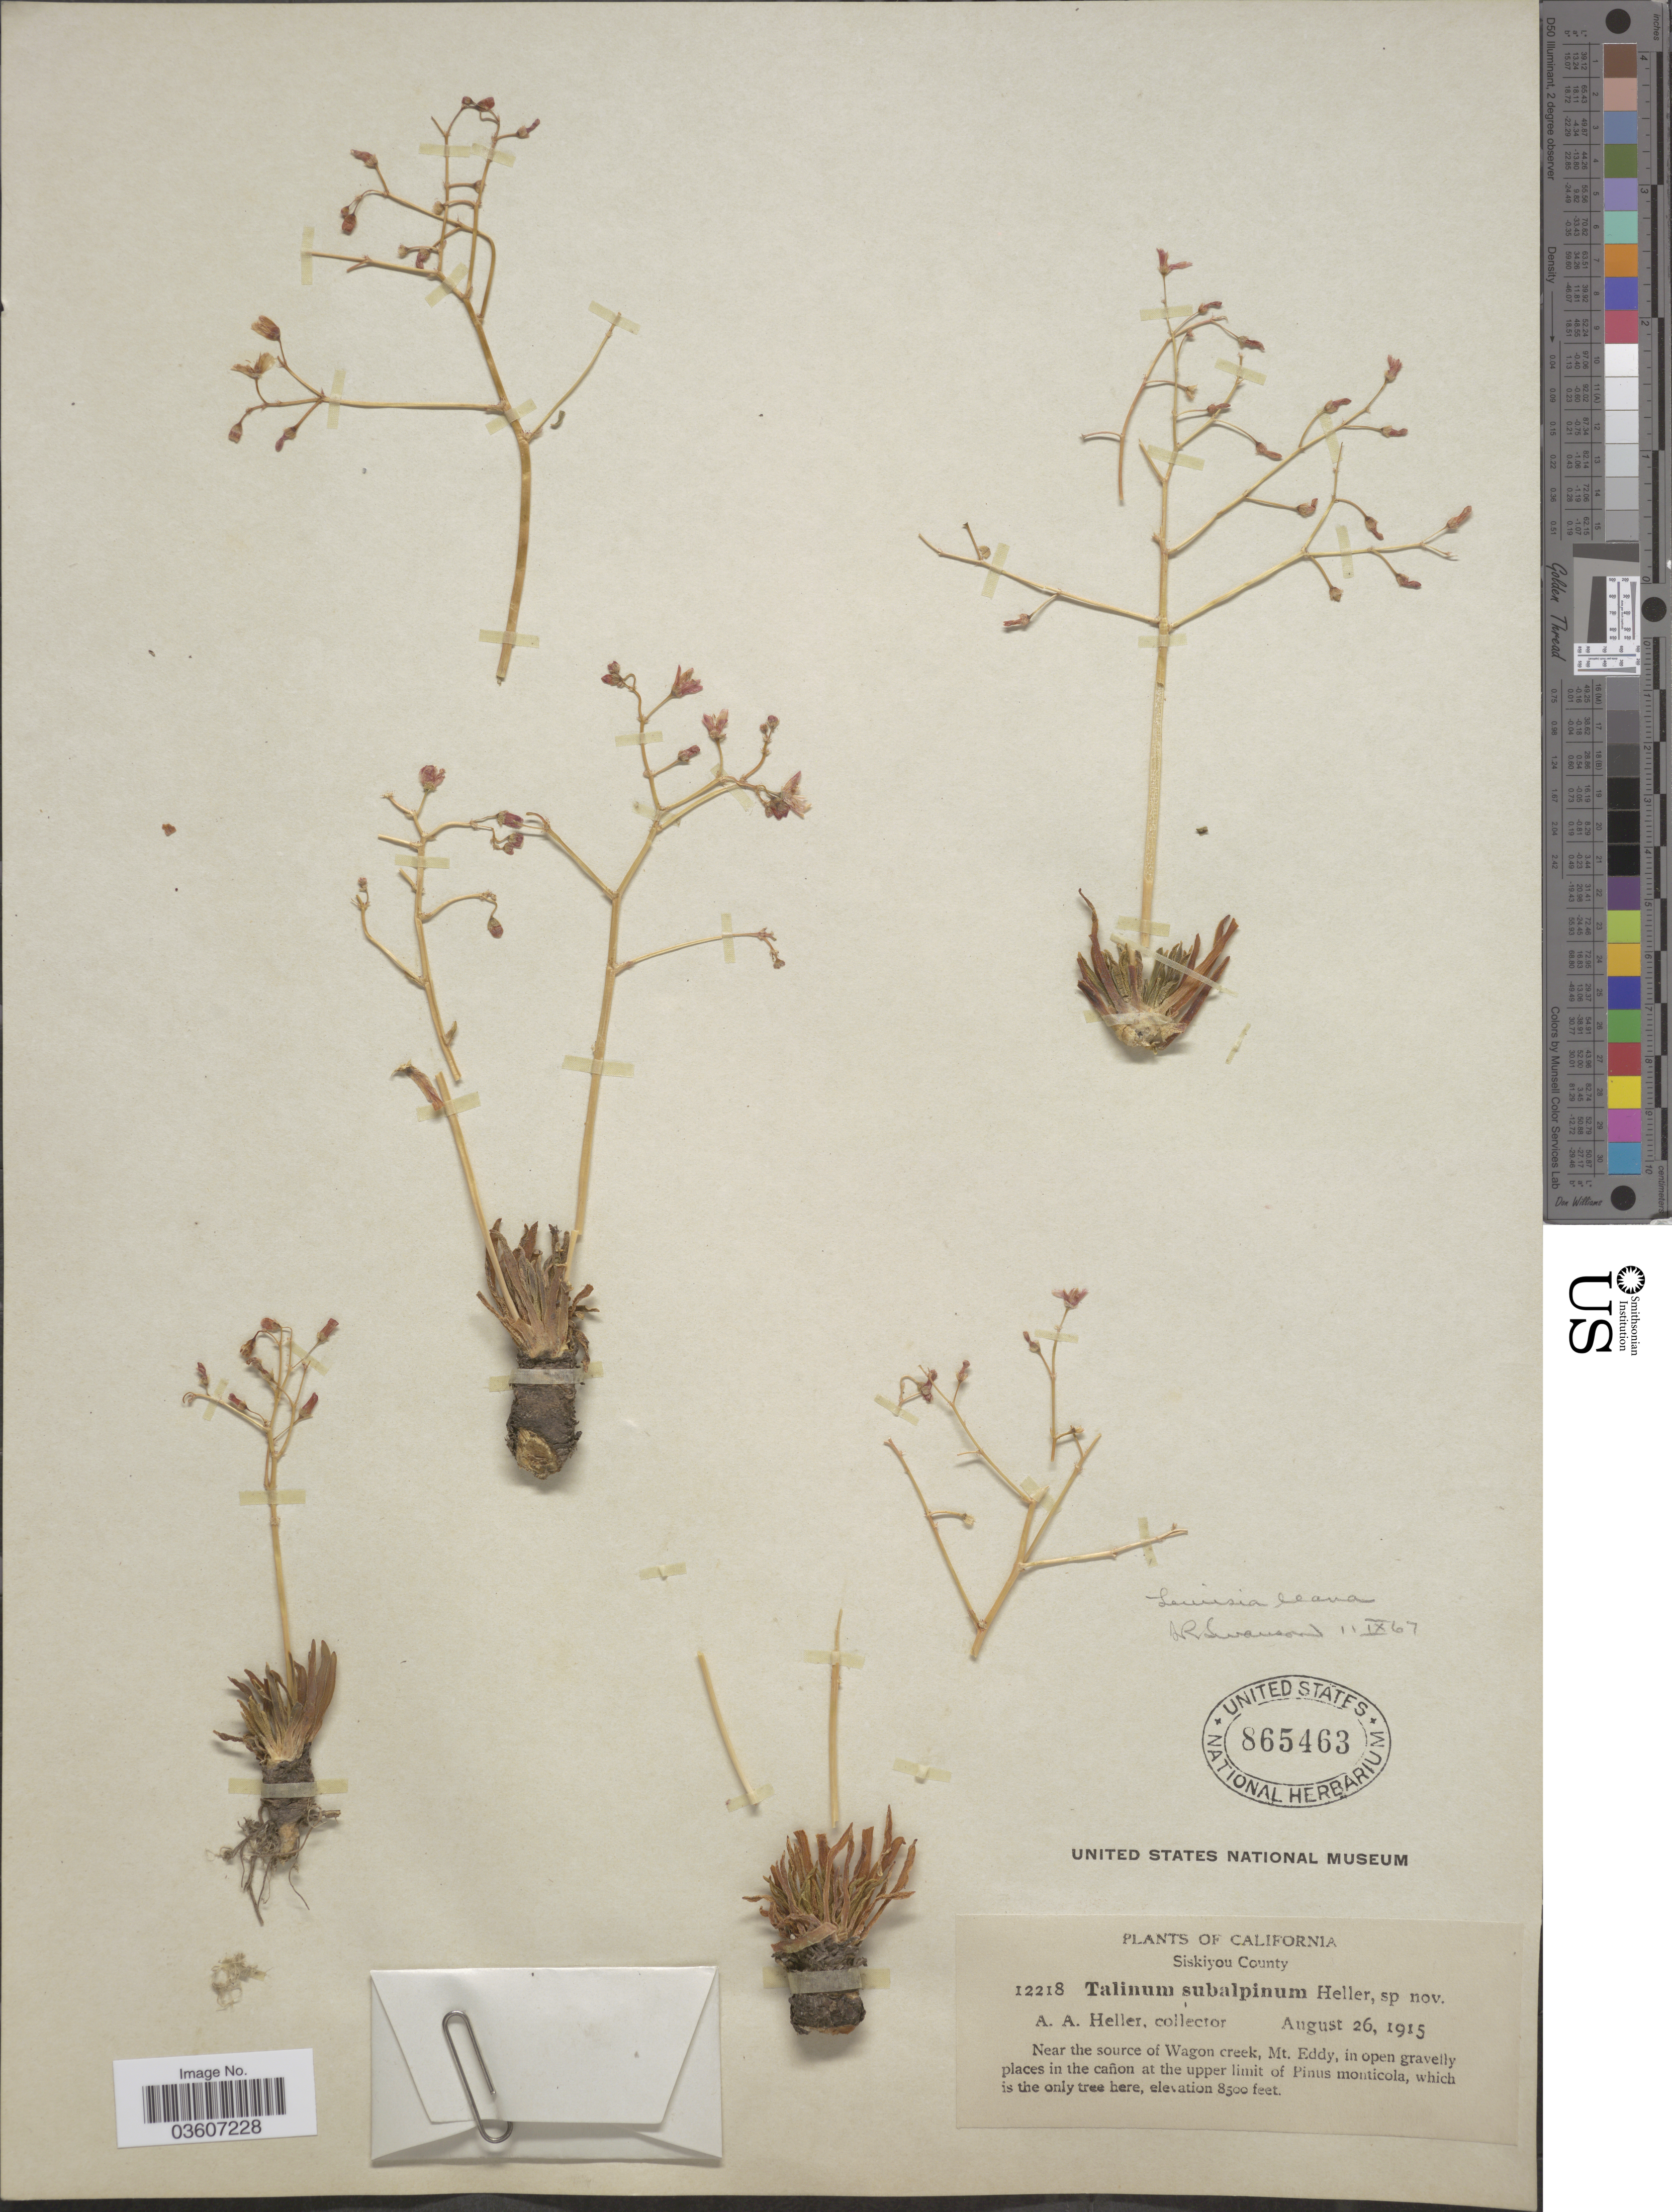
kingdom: Plantae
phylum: Tracheophyta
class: Magnoliopsida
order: Caryophyllales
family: Montiaceae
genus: Lewisia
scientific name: Lewisia leeana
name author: (Porter) B.L. Rob.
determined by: Swanson, J. R.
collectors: A. A. Heller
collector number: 12218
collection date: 1915-08-26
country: United States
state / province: California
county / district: Siskiyou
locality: Siskiyou County. Near the source of Wagon creek, Mt. Eddy.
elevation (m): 2591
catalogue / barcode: US 865463